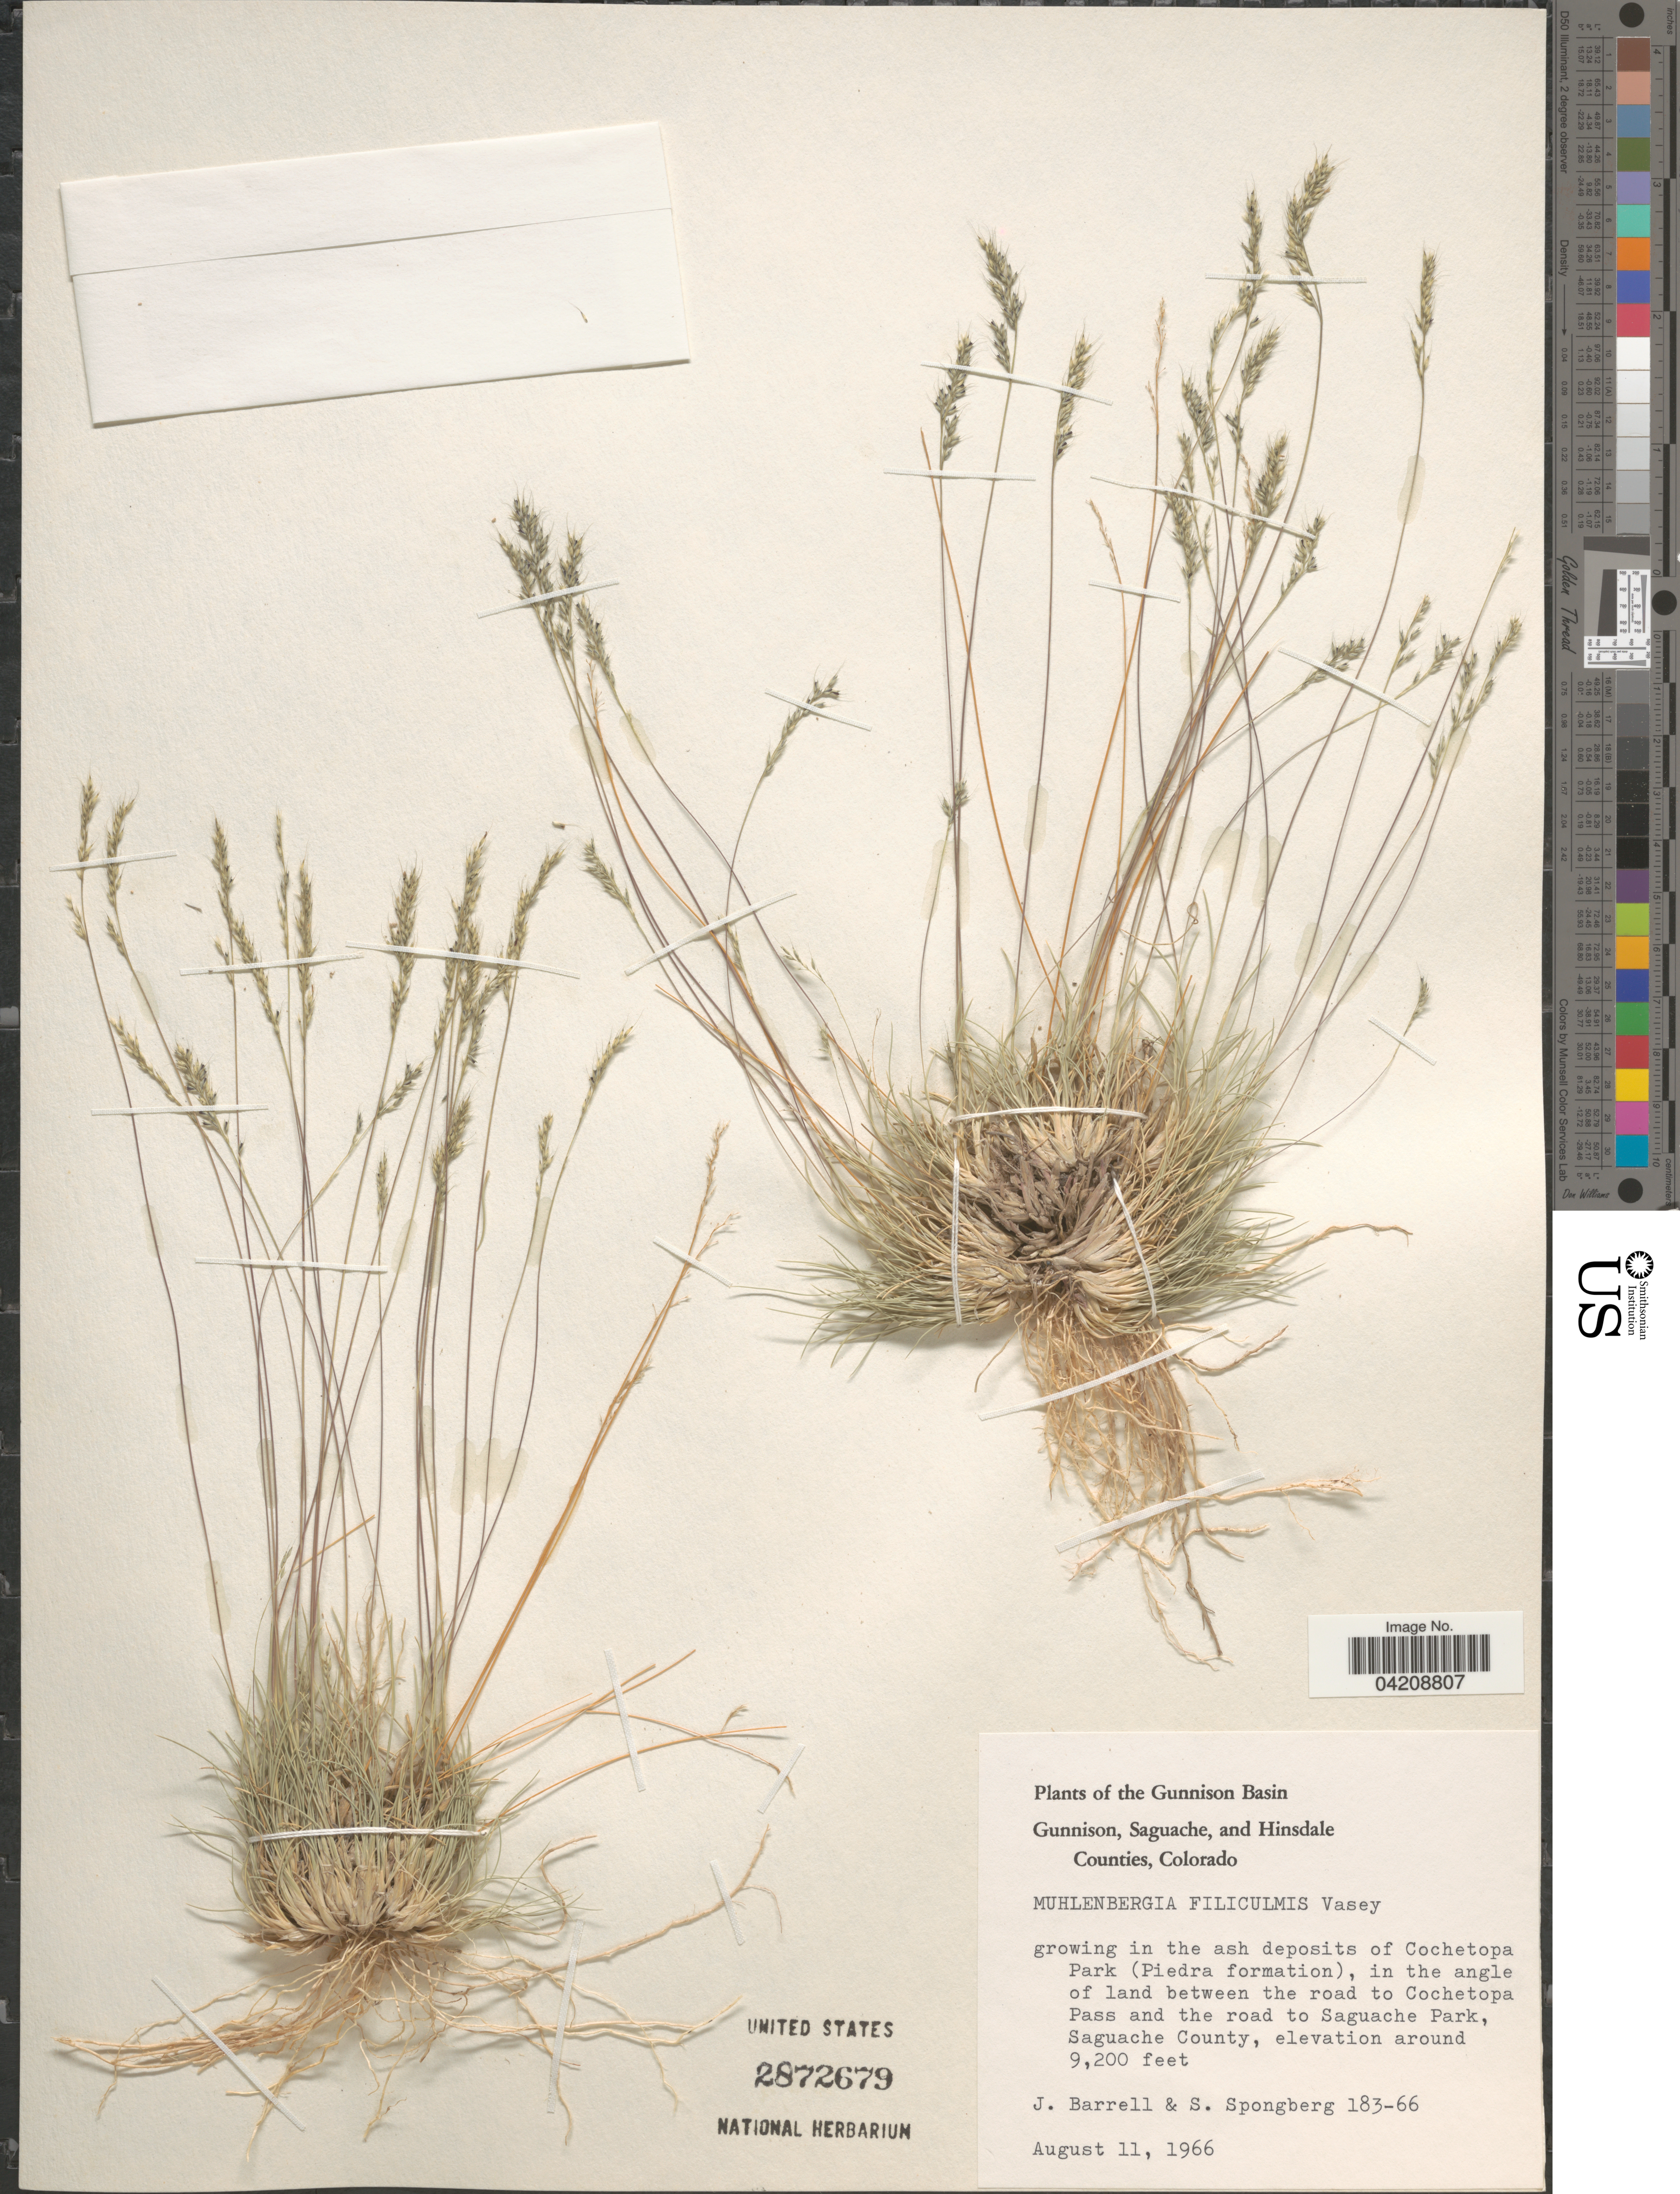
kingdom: Plantae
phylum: Tracheophyta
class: Liliopsida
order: Poales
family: Poaceae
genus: Muhlenbergia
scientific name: Muhlenbergia filiculmis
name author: Vasey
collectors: J. Barrell & S. A.Spongberg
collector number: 183-66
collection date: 1966-08-11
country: United States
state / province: Colorado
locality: Gunnison Basin. In the ash deposits of Cochetopa Park (Piedra formation), in the angle of land between the road to Cochetopa Pass and the road to Saguache Park, Saguache County.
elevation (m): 2804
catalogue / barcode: US 2872679